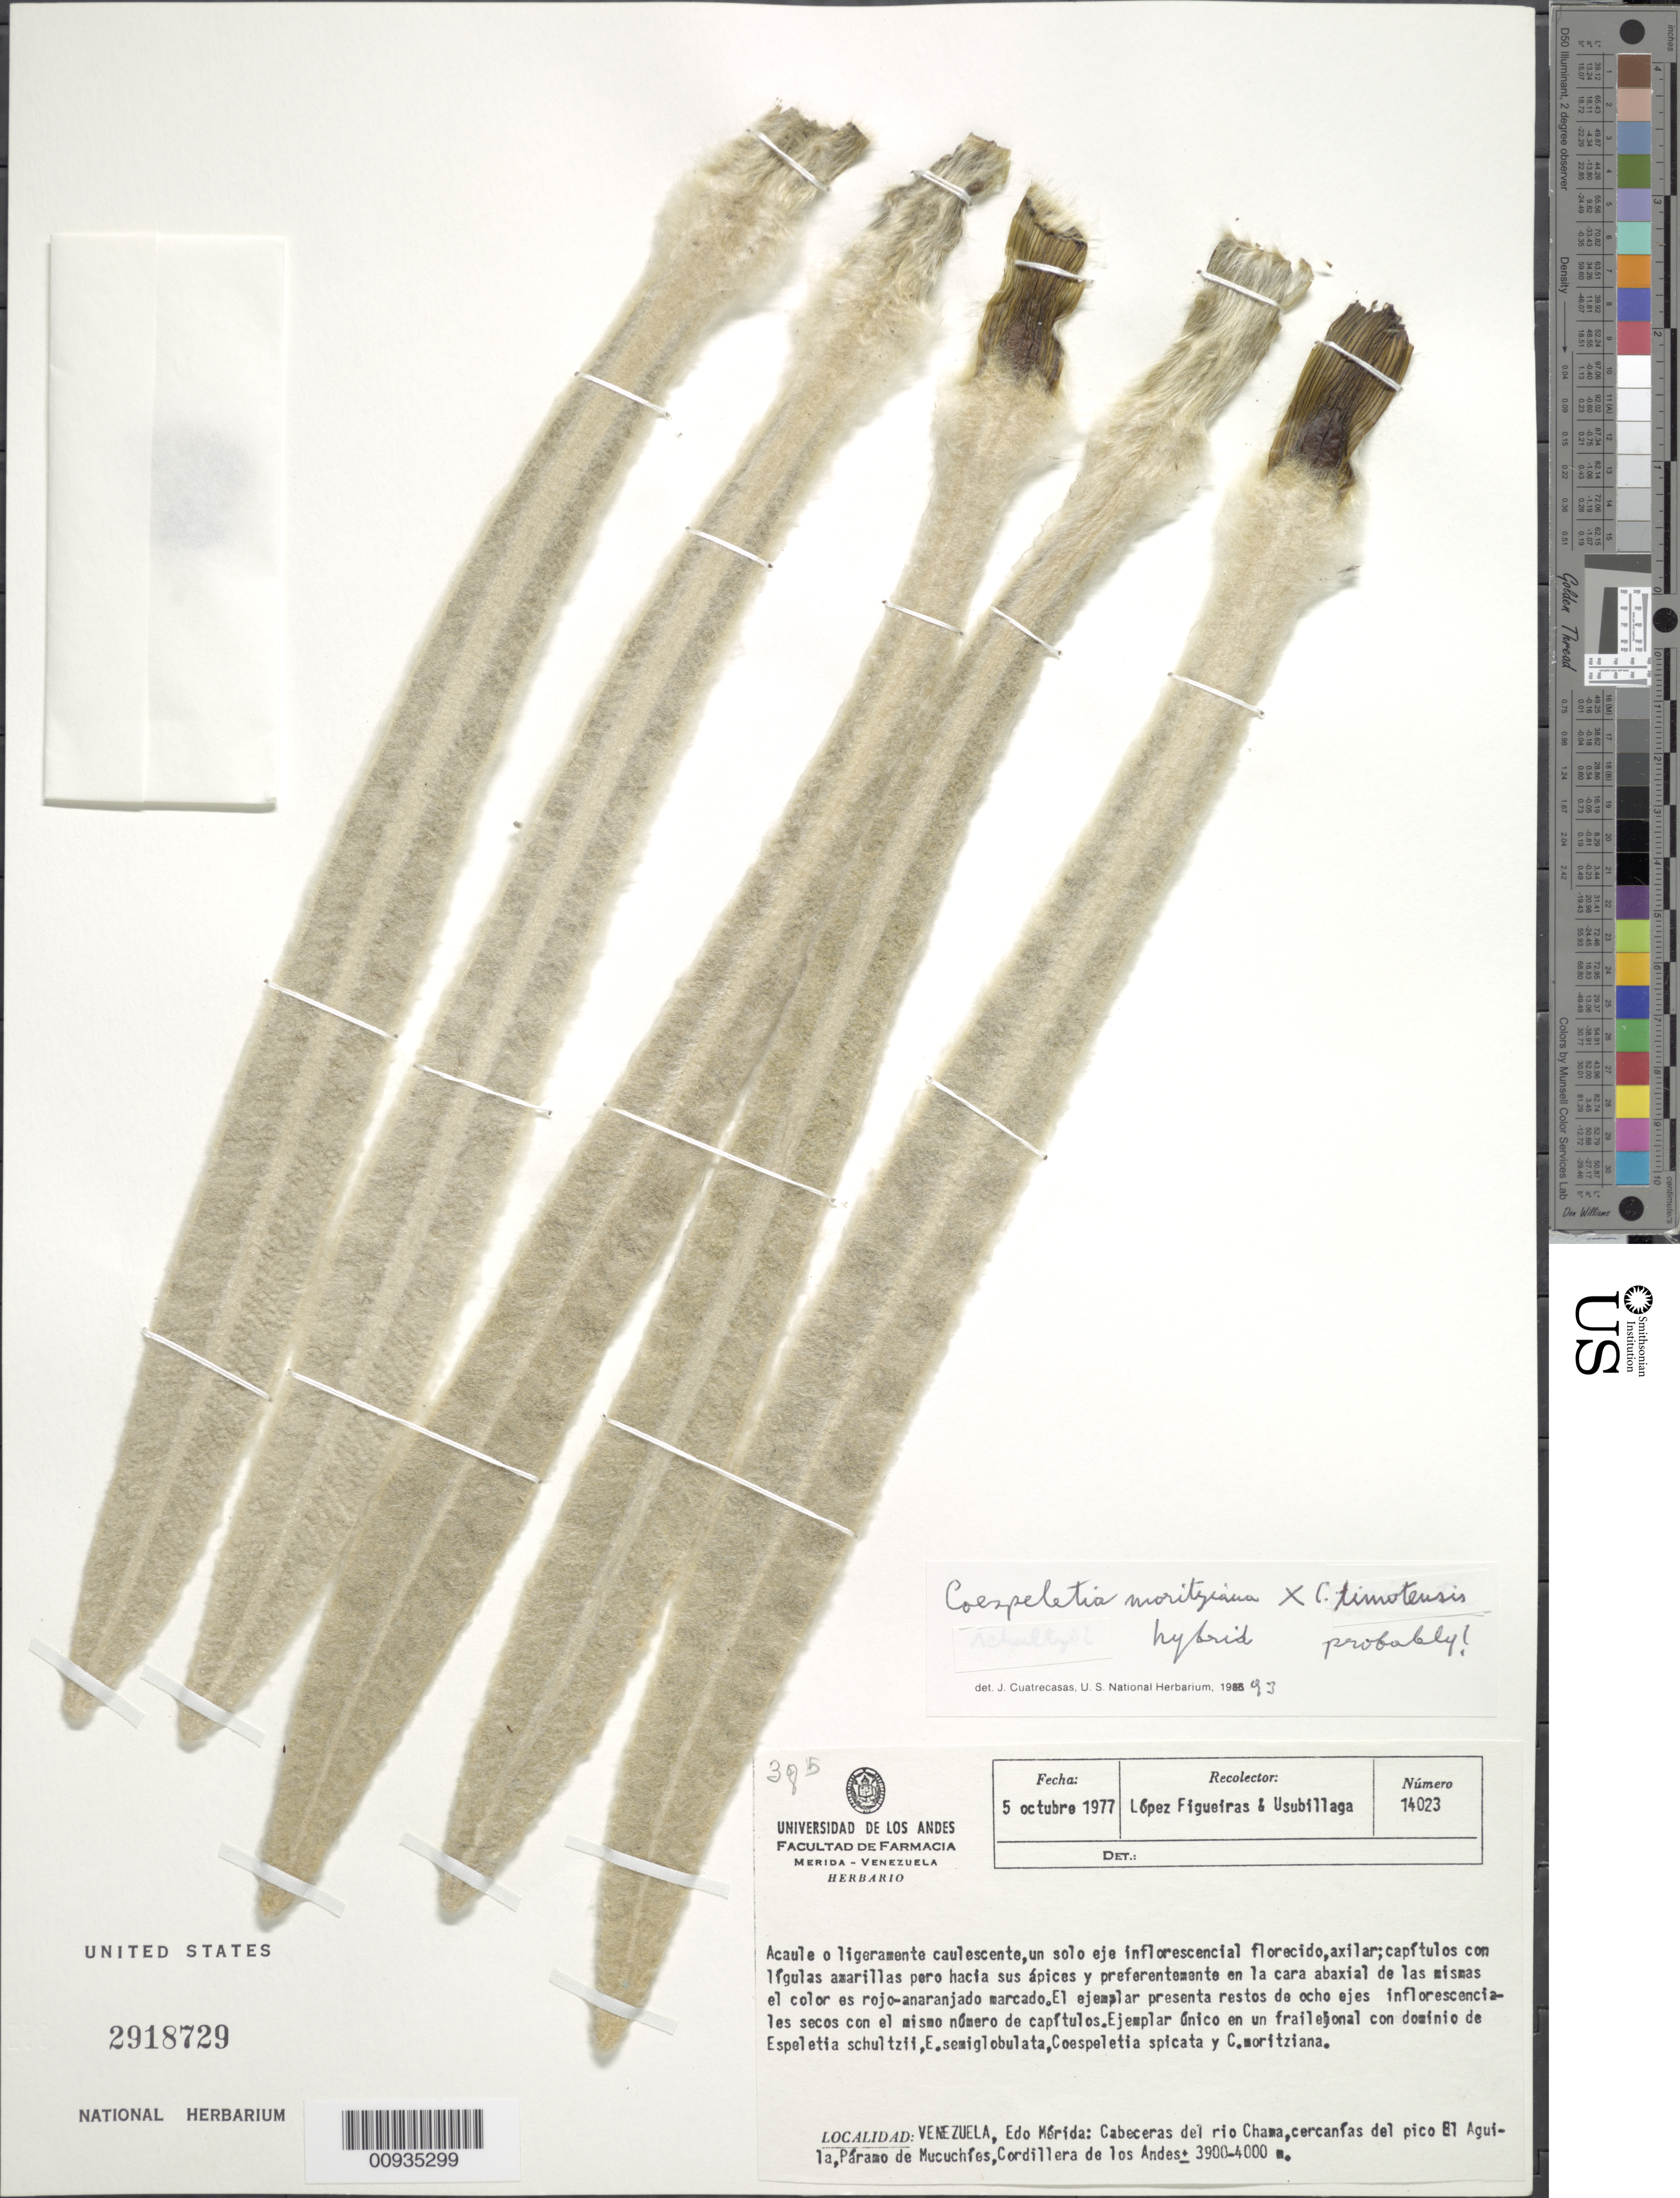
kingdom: Plantae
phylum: Tracheophyta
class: Magnoliopsida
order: Asterales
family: Asteraceae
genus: Coespeletia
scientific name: Coespeletia moritziana x C. timotensis (Cuatrec.) Cuatrec.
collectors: M. López Figueiras & -- Usubillaga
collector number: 14023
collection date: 1977-10-05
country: Venezuela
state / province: Mérida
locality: Cabeceras del rio Chama, cercanias del pico El Aguila, Paramo de Mucuchies, Cordillera de los Andes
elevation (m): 3900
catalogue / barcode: US 2918729